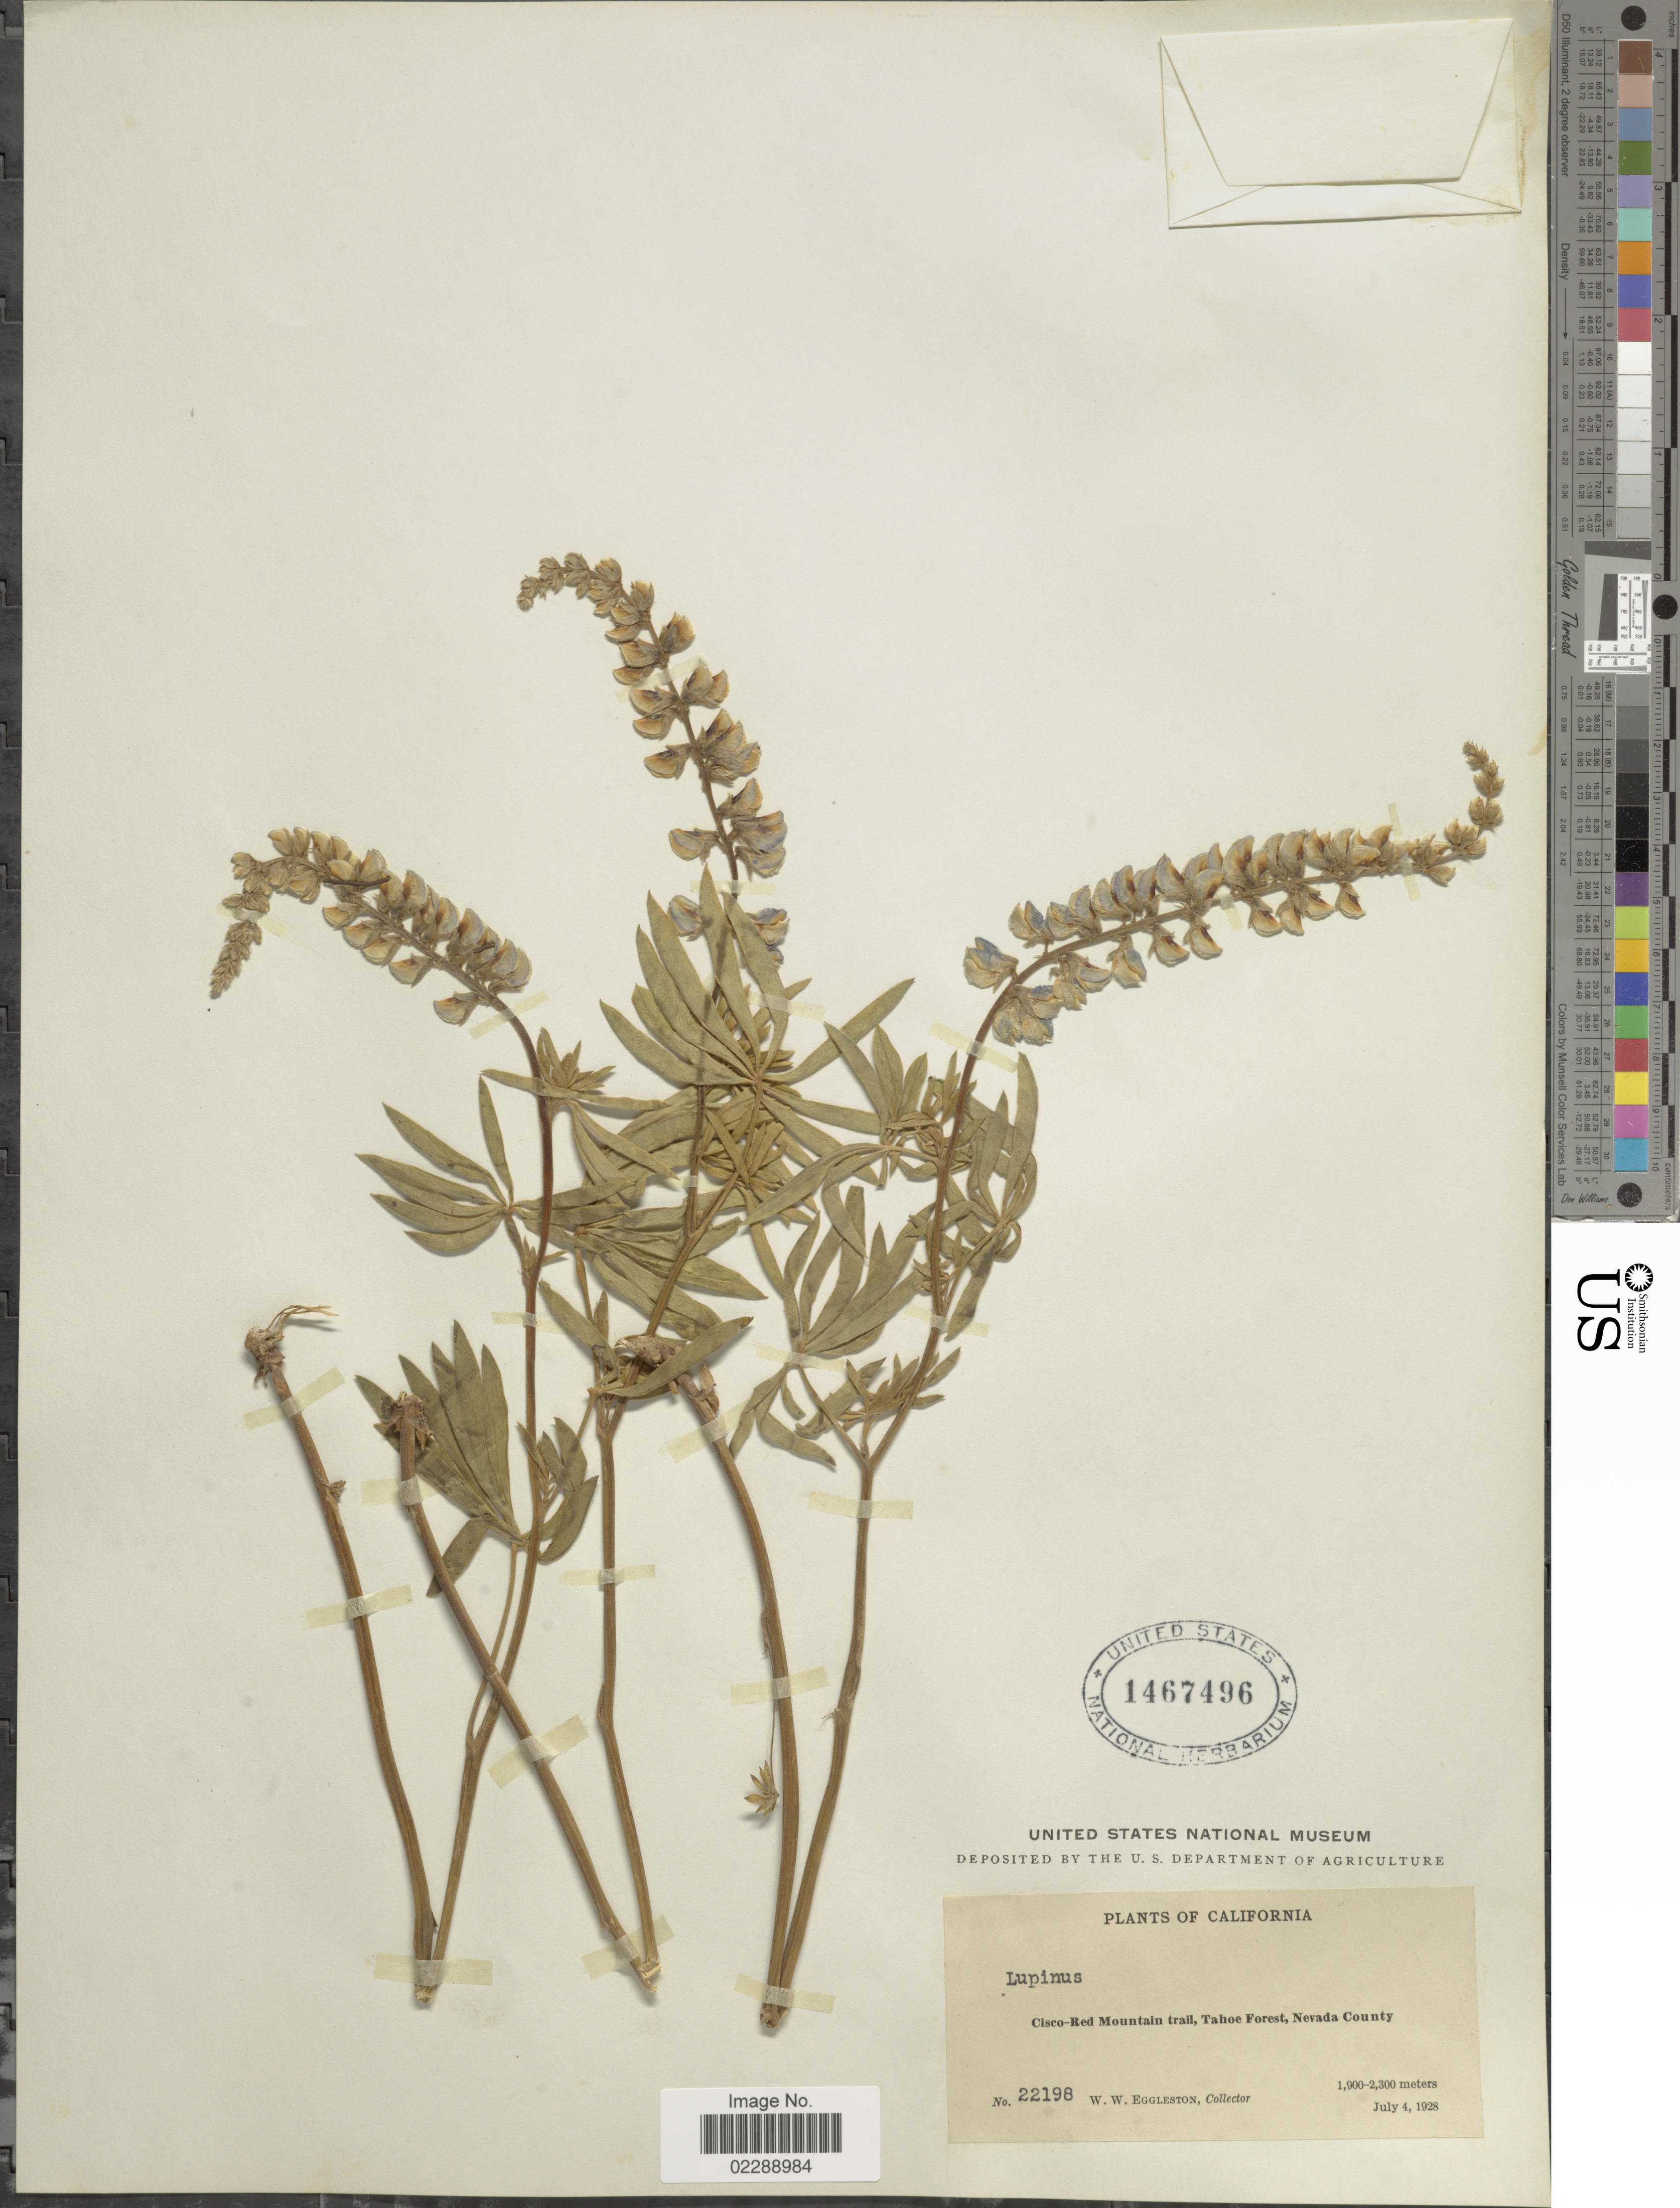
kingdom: Plantae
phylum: Tracheophyta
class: Magnoliopsida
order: Fabales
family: Fabaceae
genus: Lupinus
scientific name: Lupinus sp.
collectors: W. W. Eggleston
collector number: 22198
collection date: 1928-07-04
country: United States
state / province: California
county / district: Nevada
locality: Cisco-Red Mountainl trail, Tahoe Forest, Nevada County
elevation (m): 1900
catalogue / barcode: US 1467496